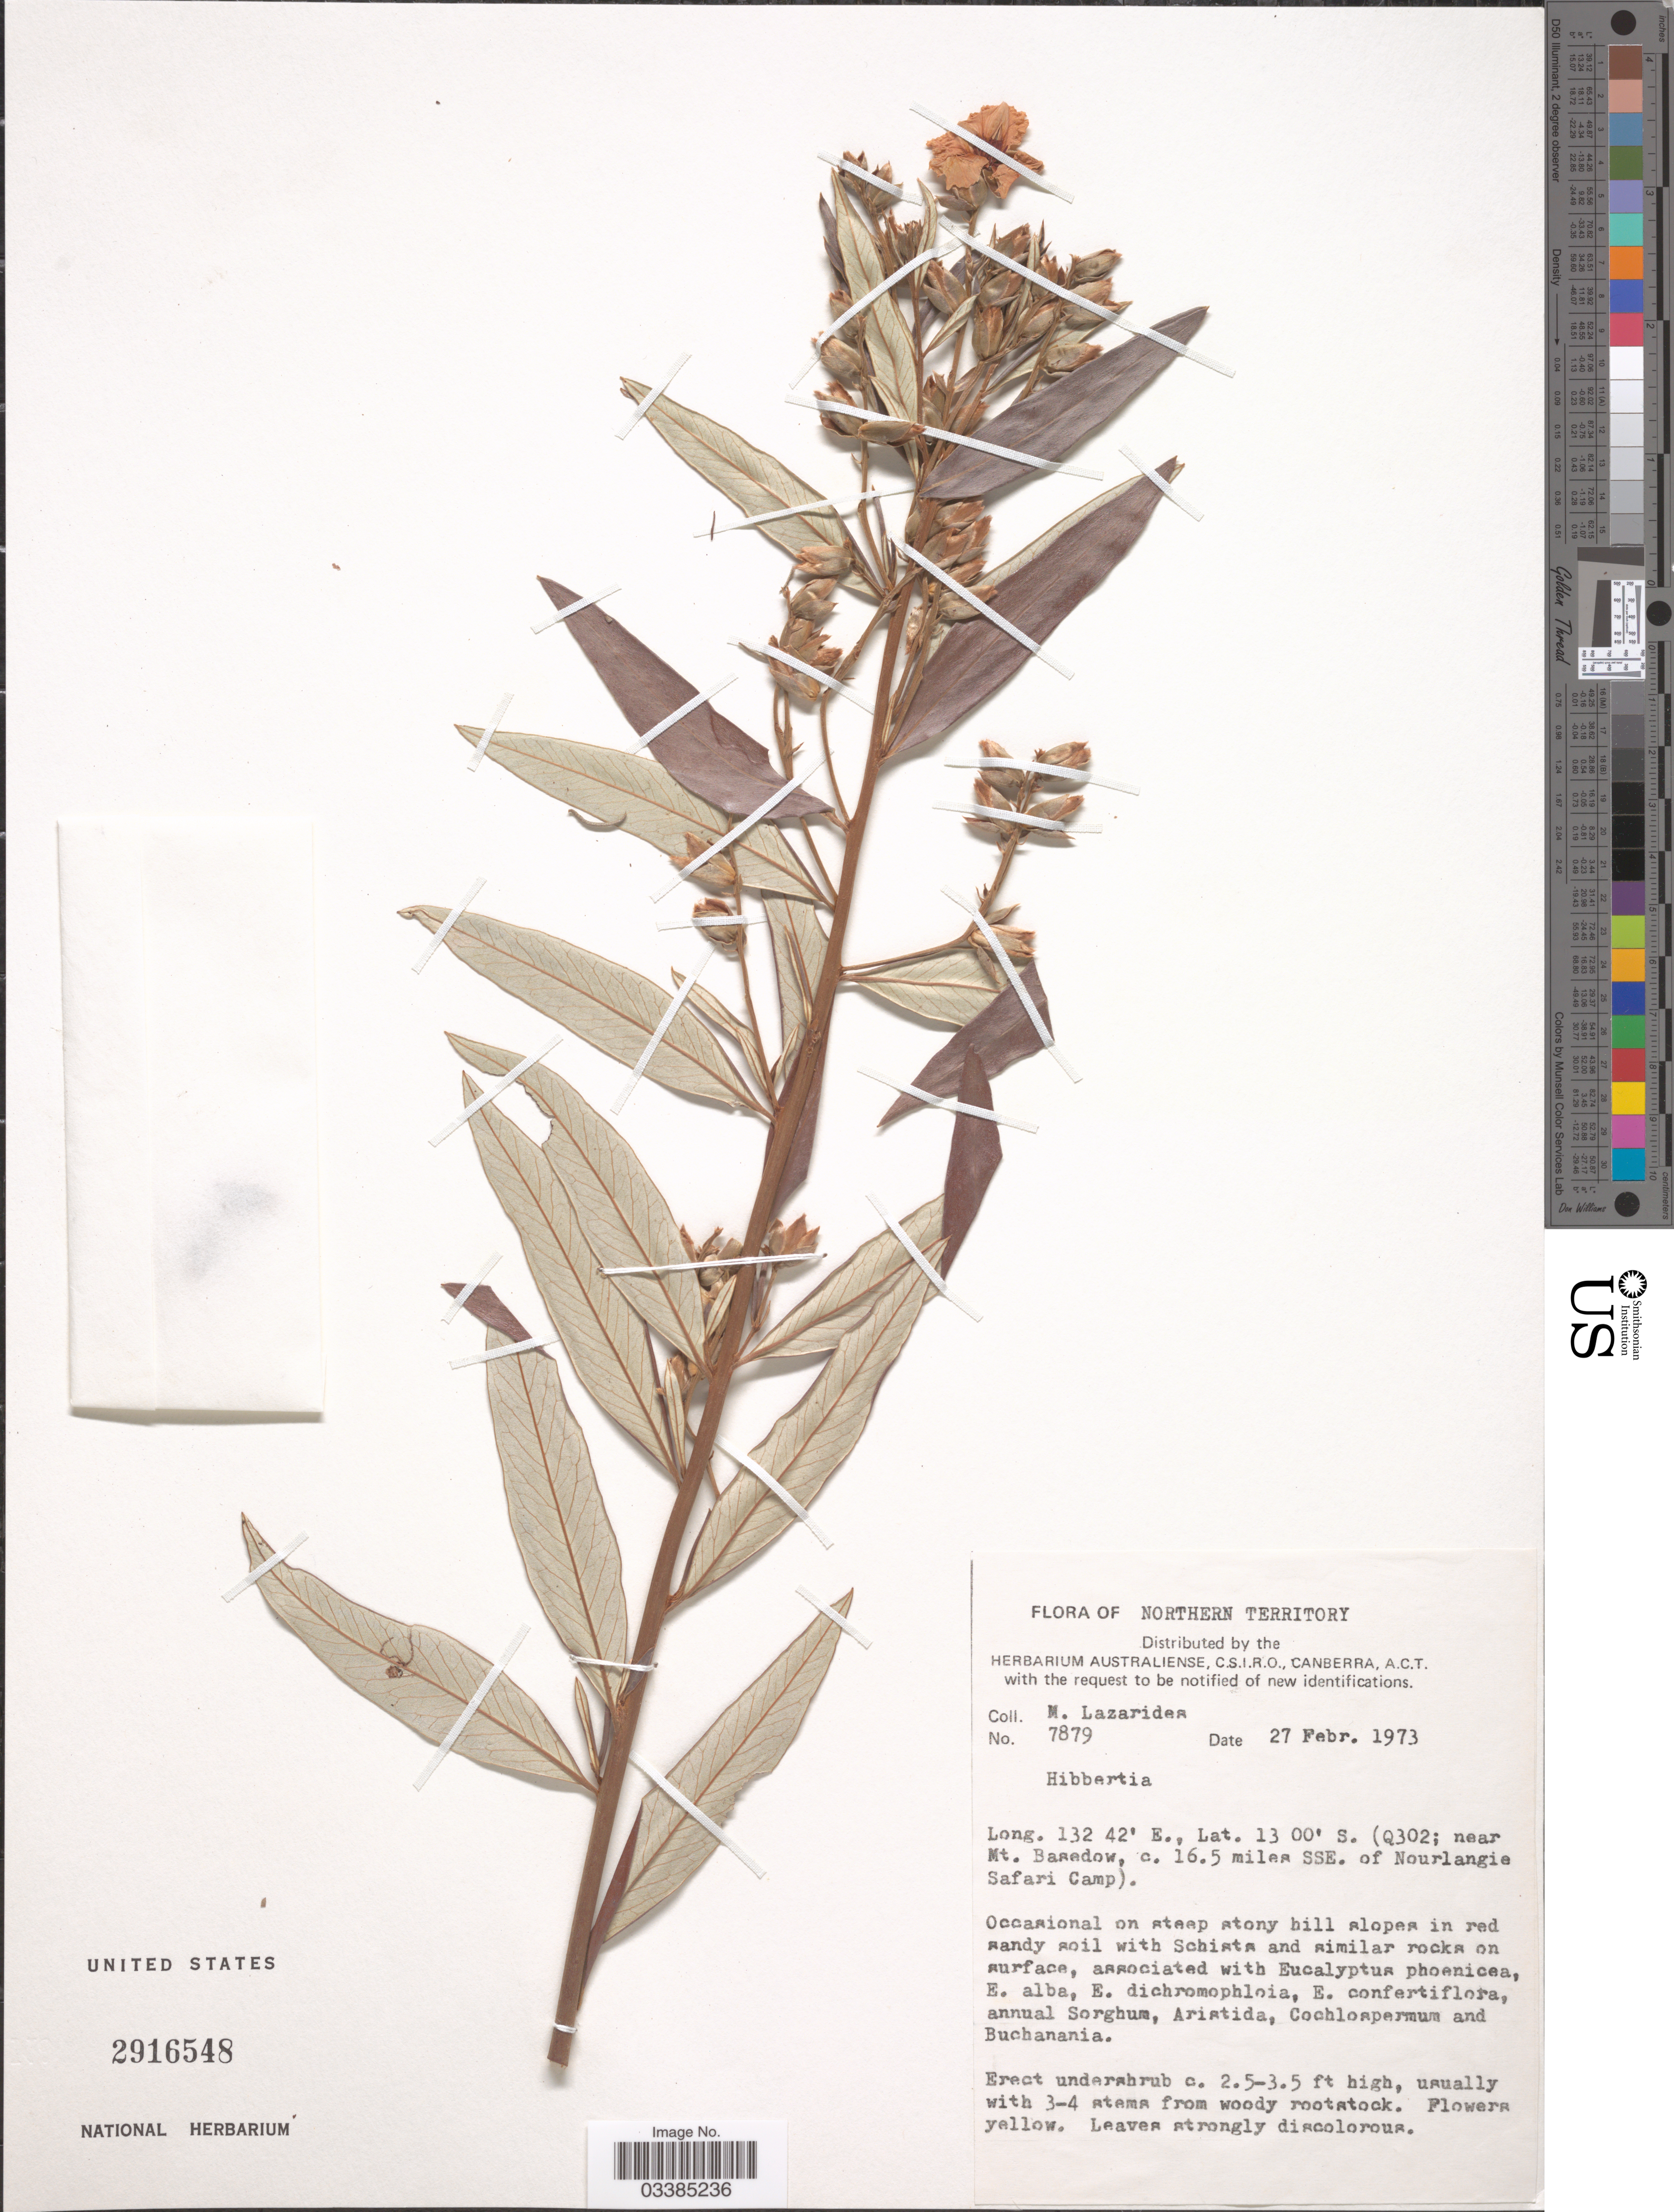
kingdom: Plantae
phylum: Tracheophyta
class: Magnoliopsida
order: Dilleniales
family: Dilleniaceae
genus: Hibbertia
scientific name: Hibbertia sp.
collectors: M. Lazarides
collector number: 7879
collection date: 1973-02-27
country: Australia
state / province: Northern Territory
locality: (Q302; near Mt. Basedow, c. 16.5 miles SSE. of Nourlangie Safari Camp).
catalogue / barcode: US 2916548